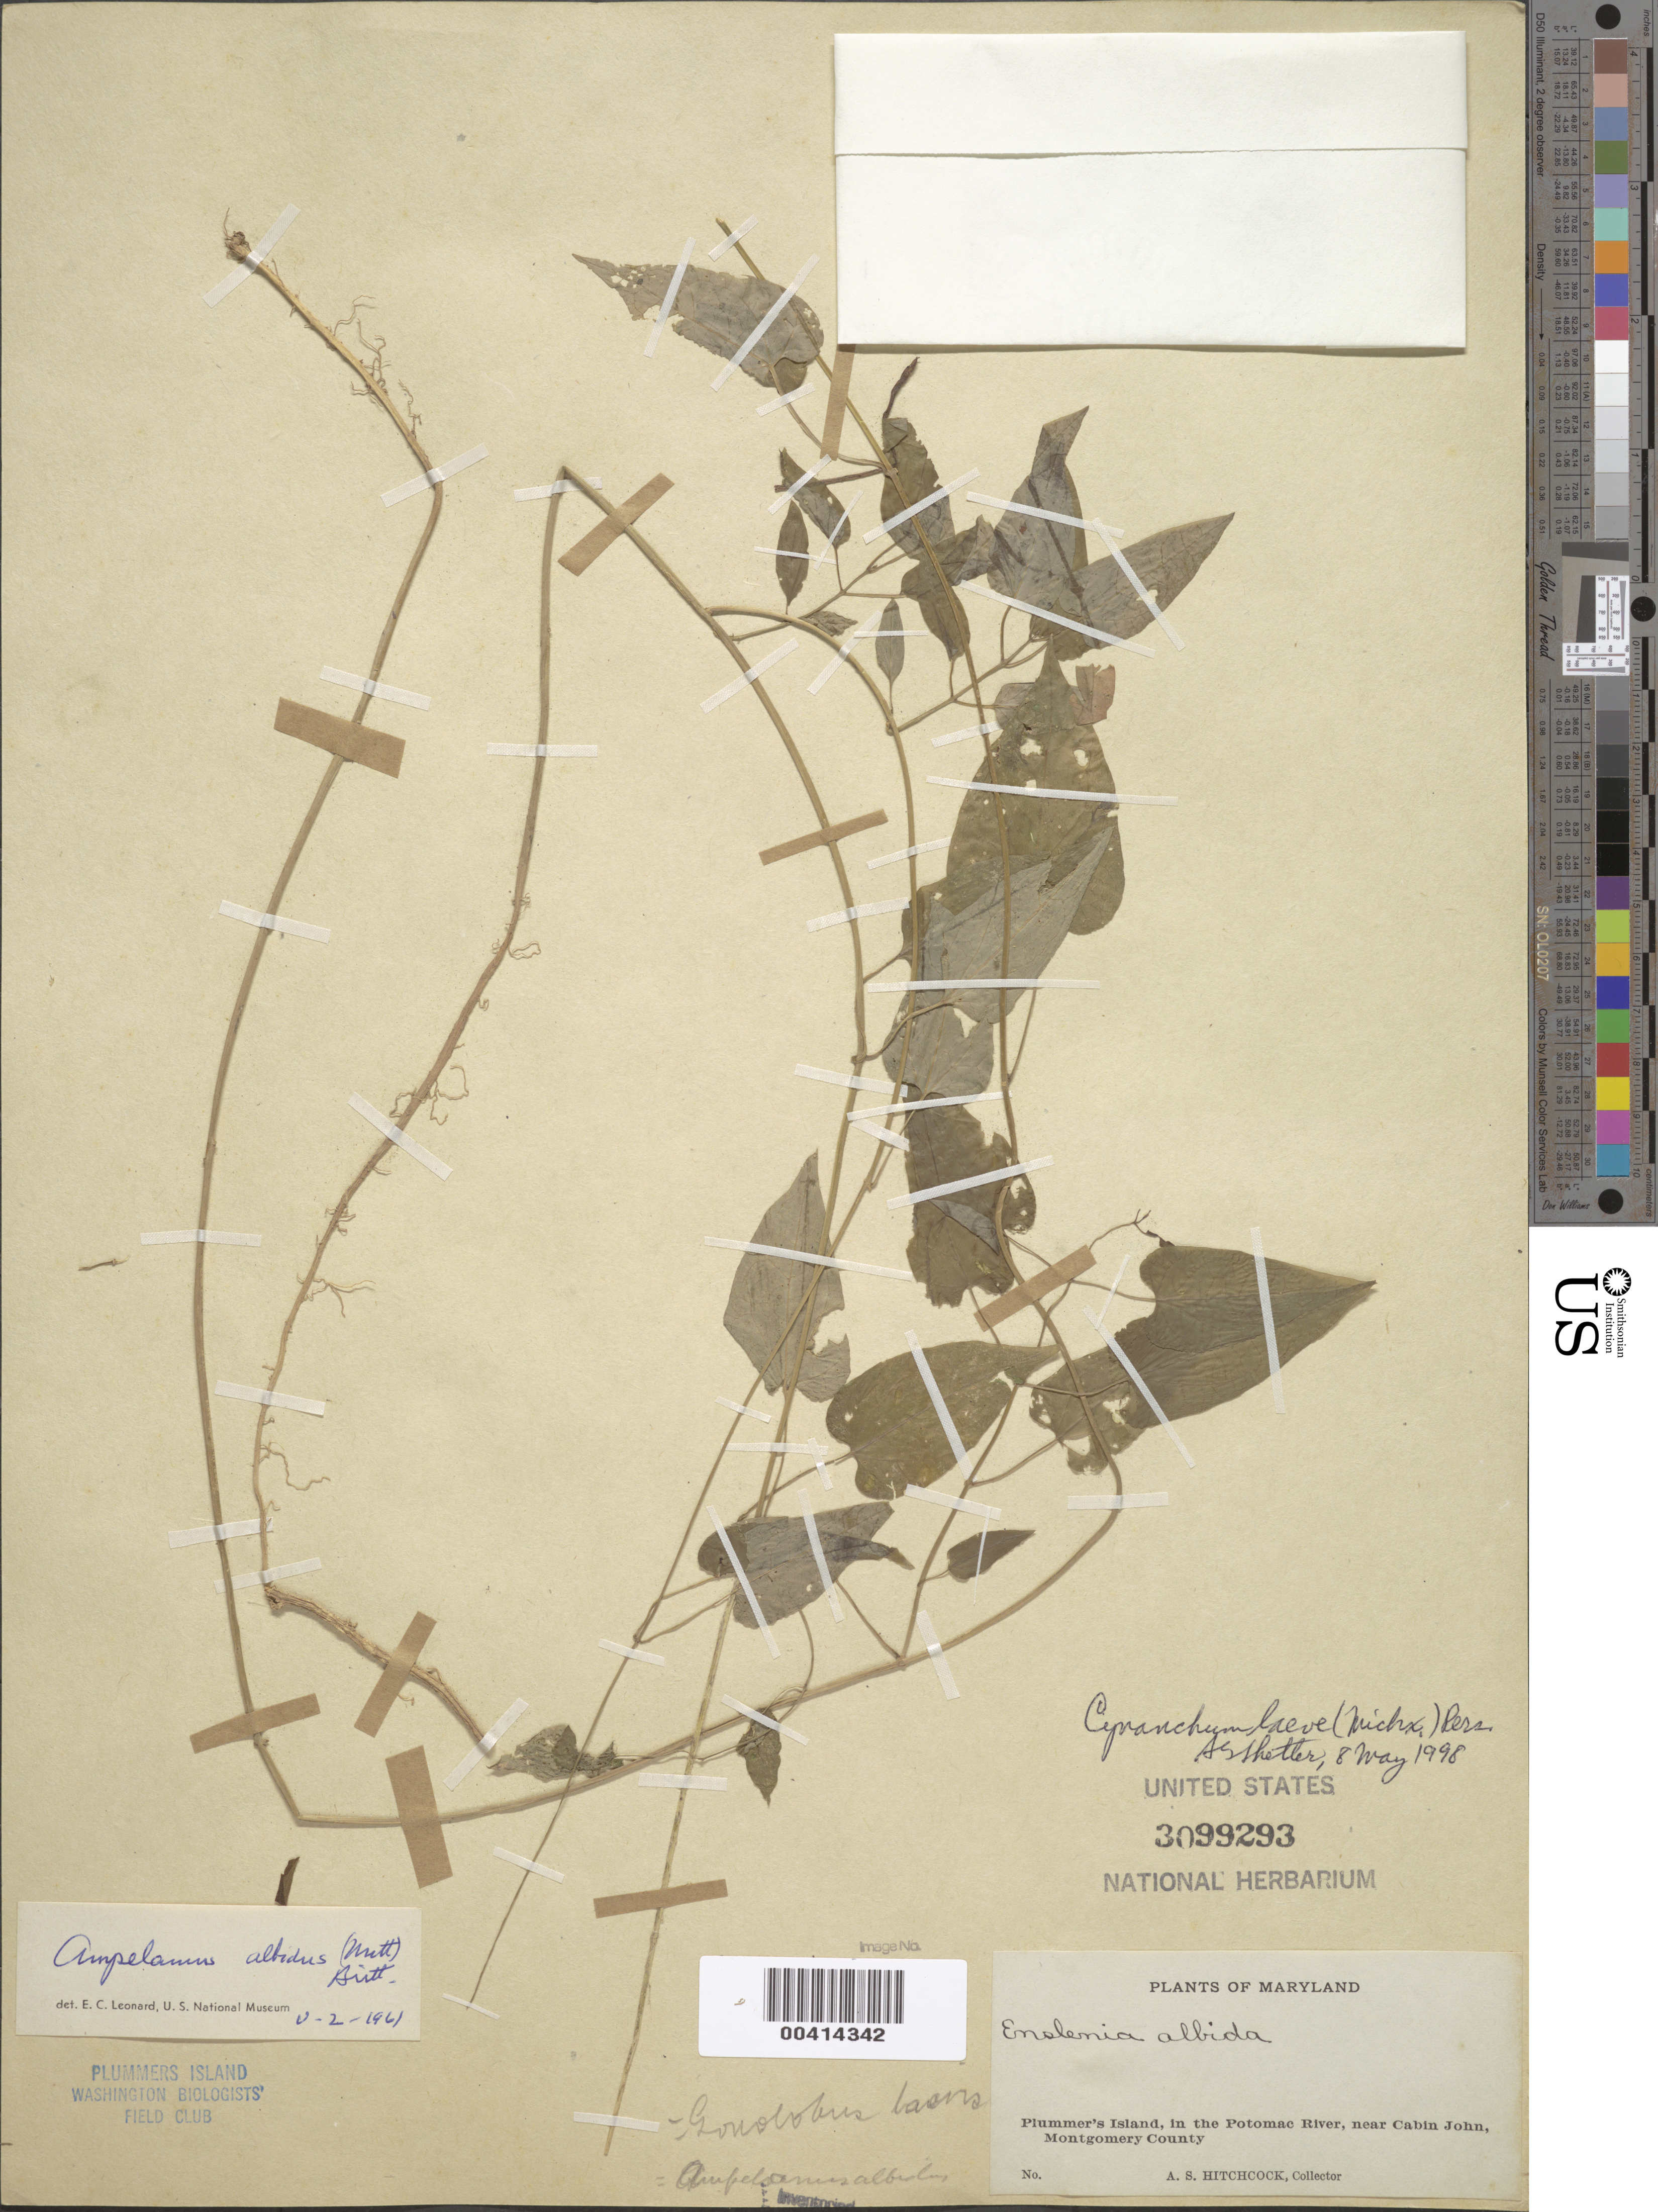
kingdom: Plantae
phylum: Tracheophyta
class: Magnoliopsida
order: Gentianales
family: Apocynaceae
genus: Cynanchum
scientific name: Cynanchum laeve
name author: (Michx.) Pers.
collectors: A. S. Hitchcock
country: United States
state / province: Maryland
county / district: Montgomery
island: Plummers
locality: Plummer's Island C. & O. Canal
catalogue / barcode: US 3099293